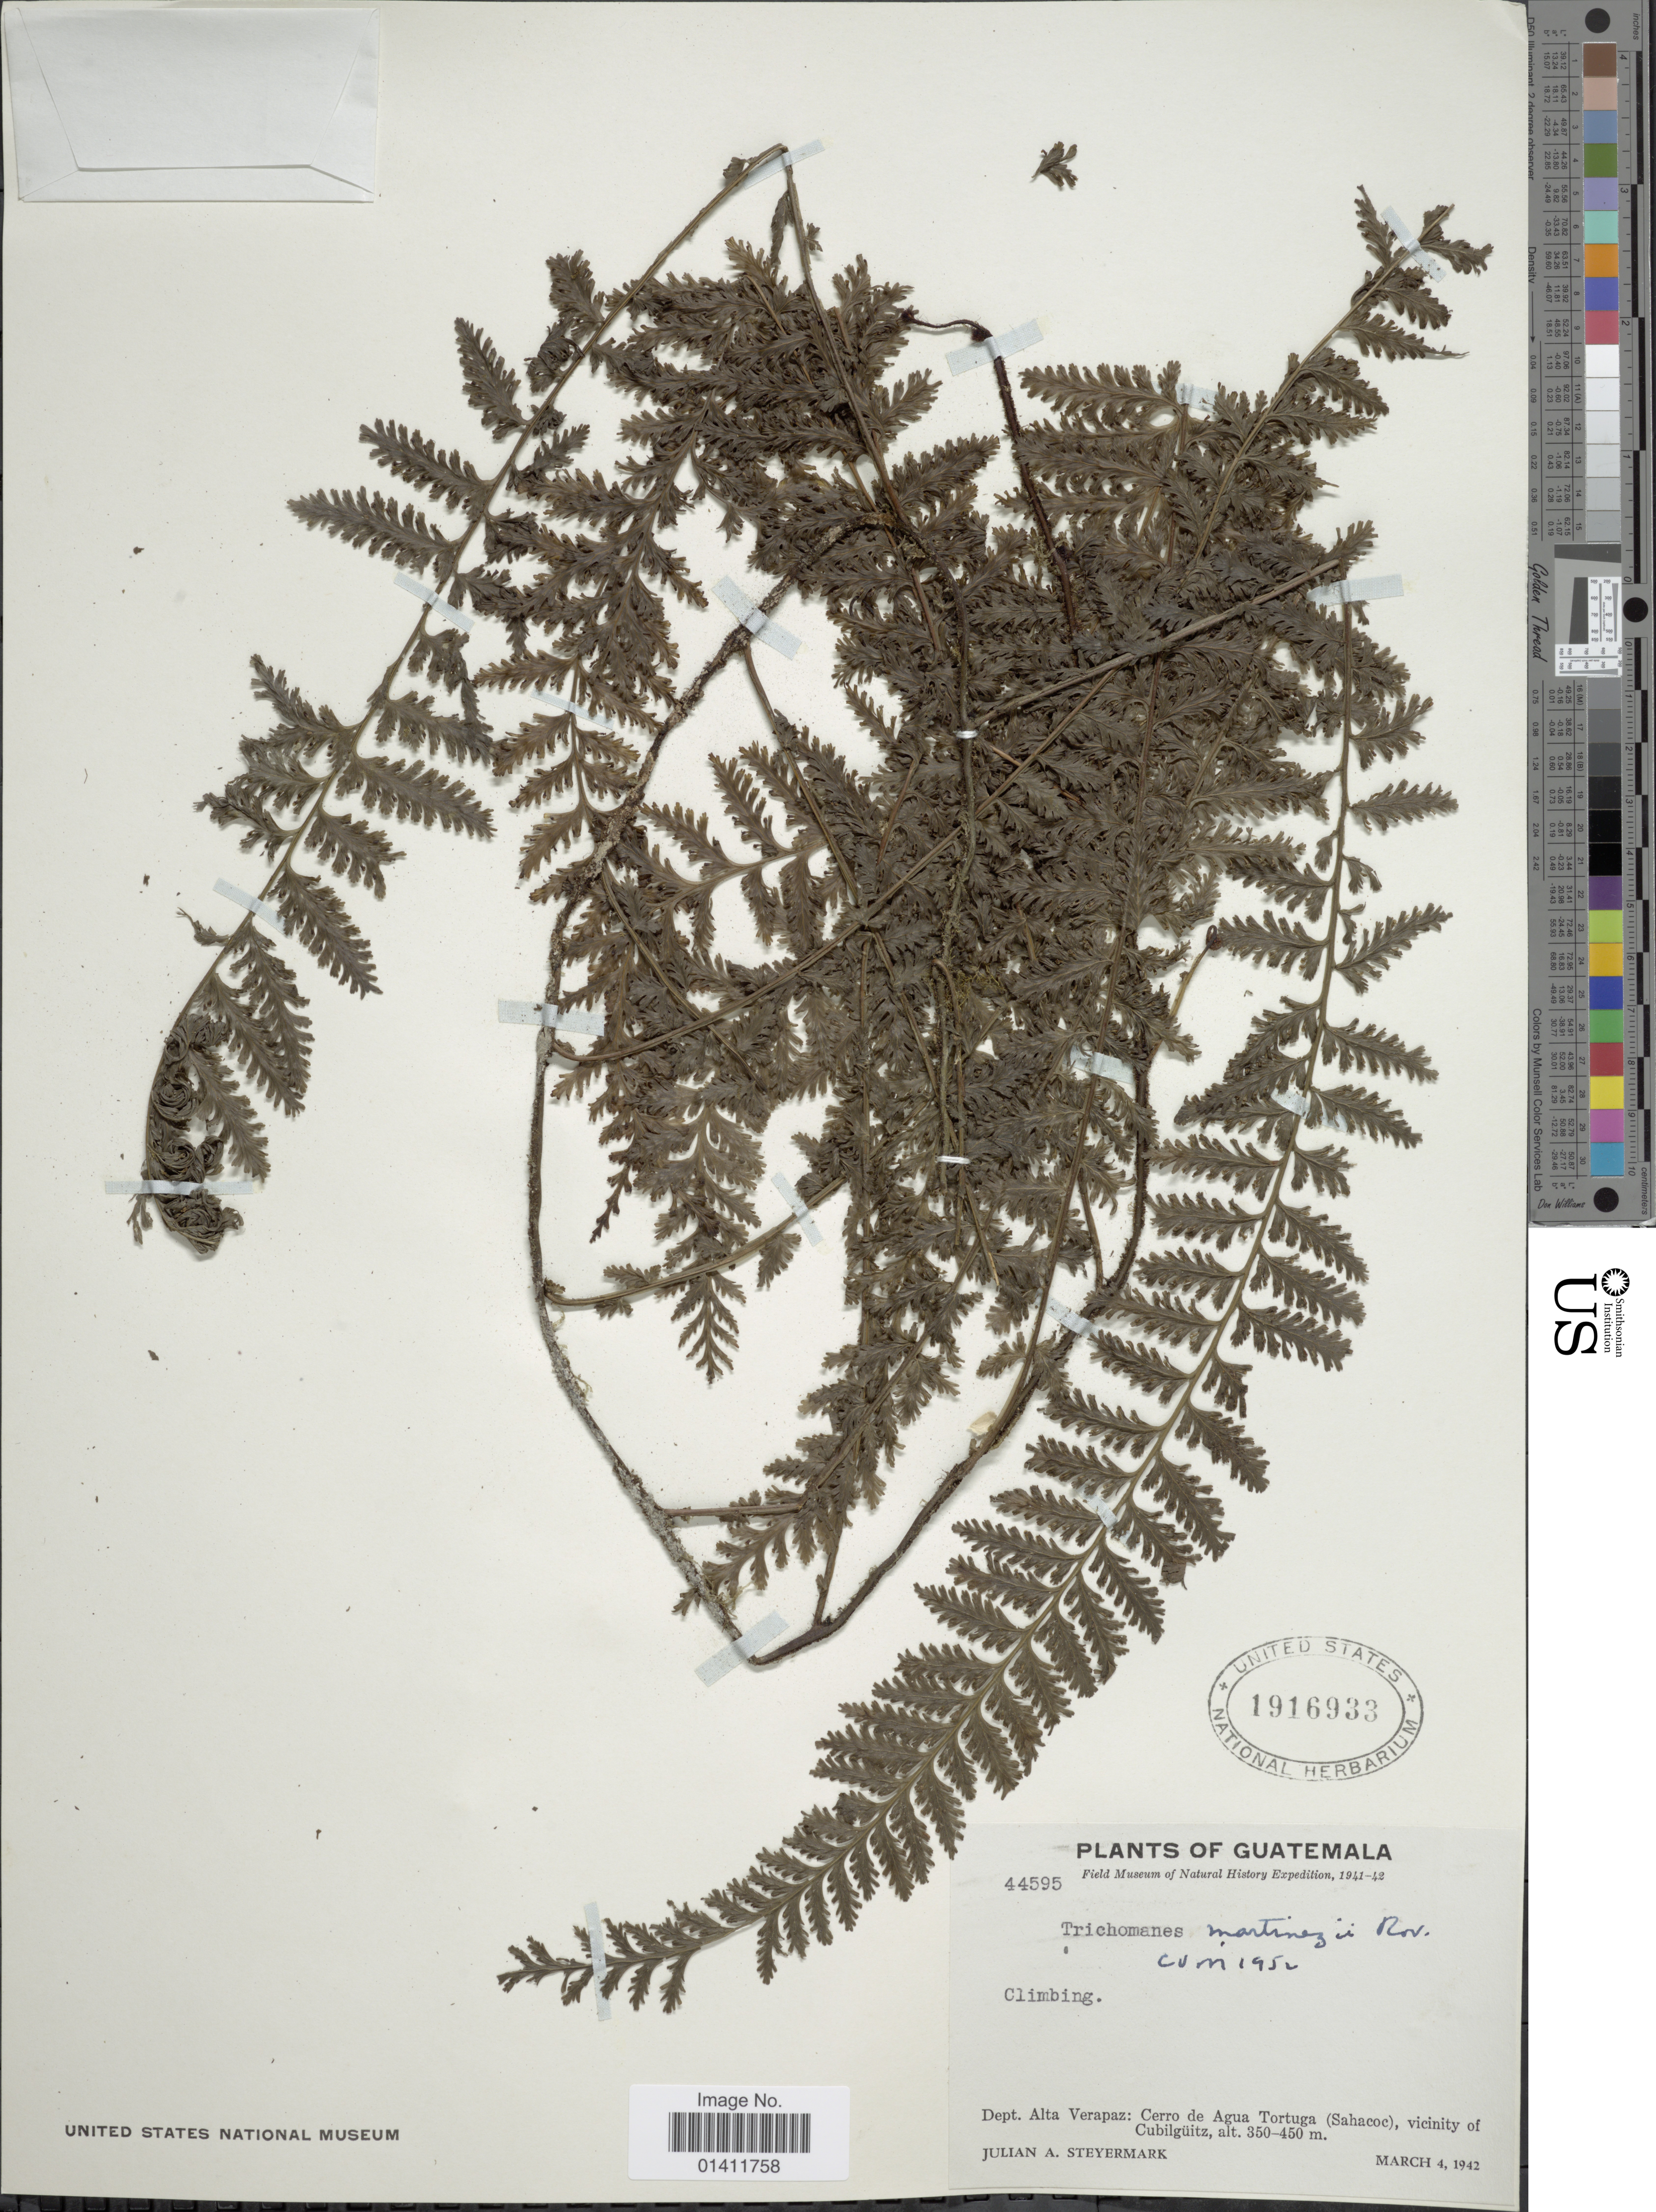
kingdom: Plantae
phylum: Tracheophyta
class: Polypodiopsida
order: Hymenophyllales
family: Hymenophyllaceae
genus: Vandenboschia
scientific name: Vandenboschia collariata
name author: (Bosch) Ebihara & K. Iwats.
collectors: J. Steyermark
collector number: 44595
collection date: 1942-03-04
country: Guatemala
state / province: Alta Verapaz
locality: Dept. Alta Verapaz: Cerro de Agua Tortuga (Sahacoc), vicinity of Cubilguitz.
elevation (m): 350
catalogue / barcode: US 1916933